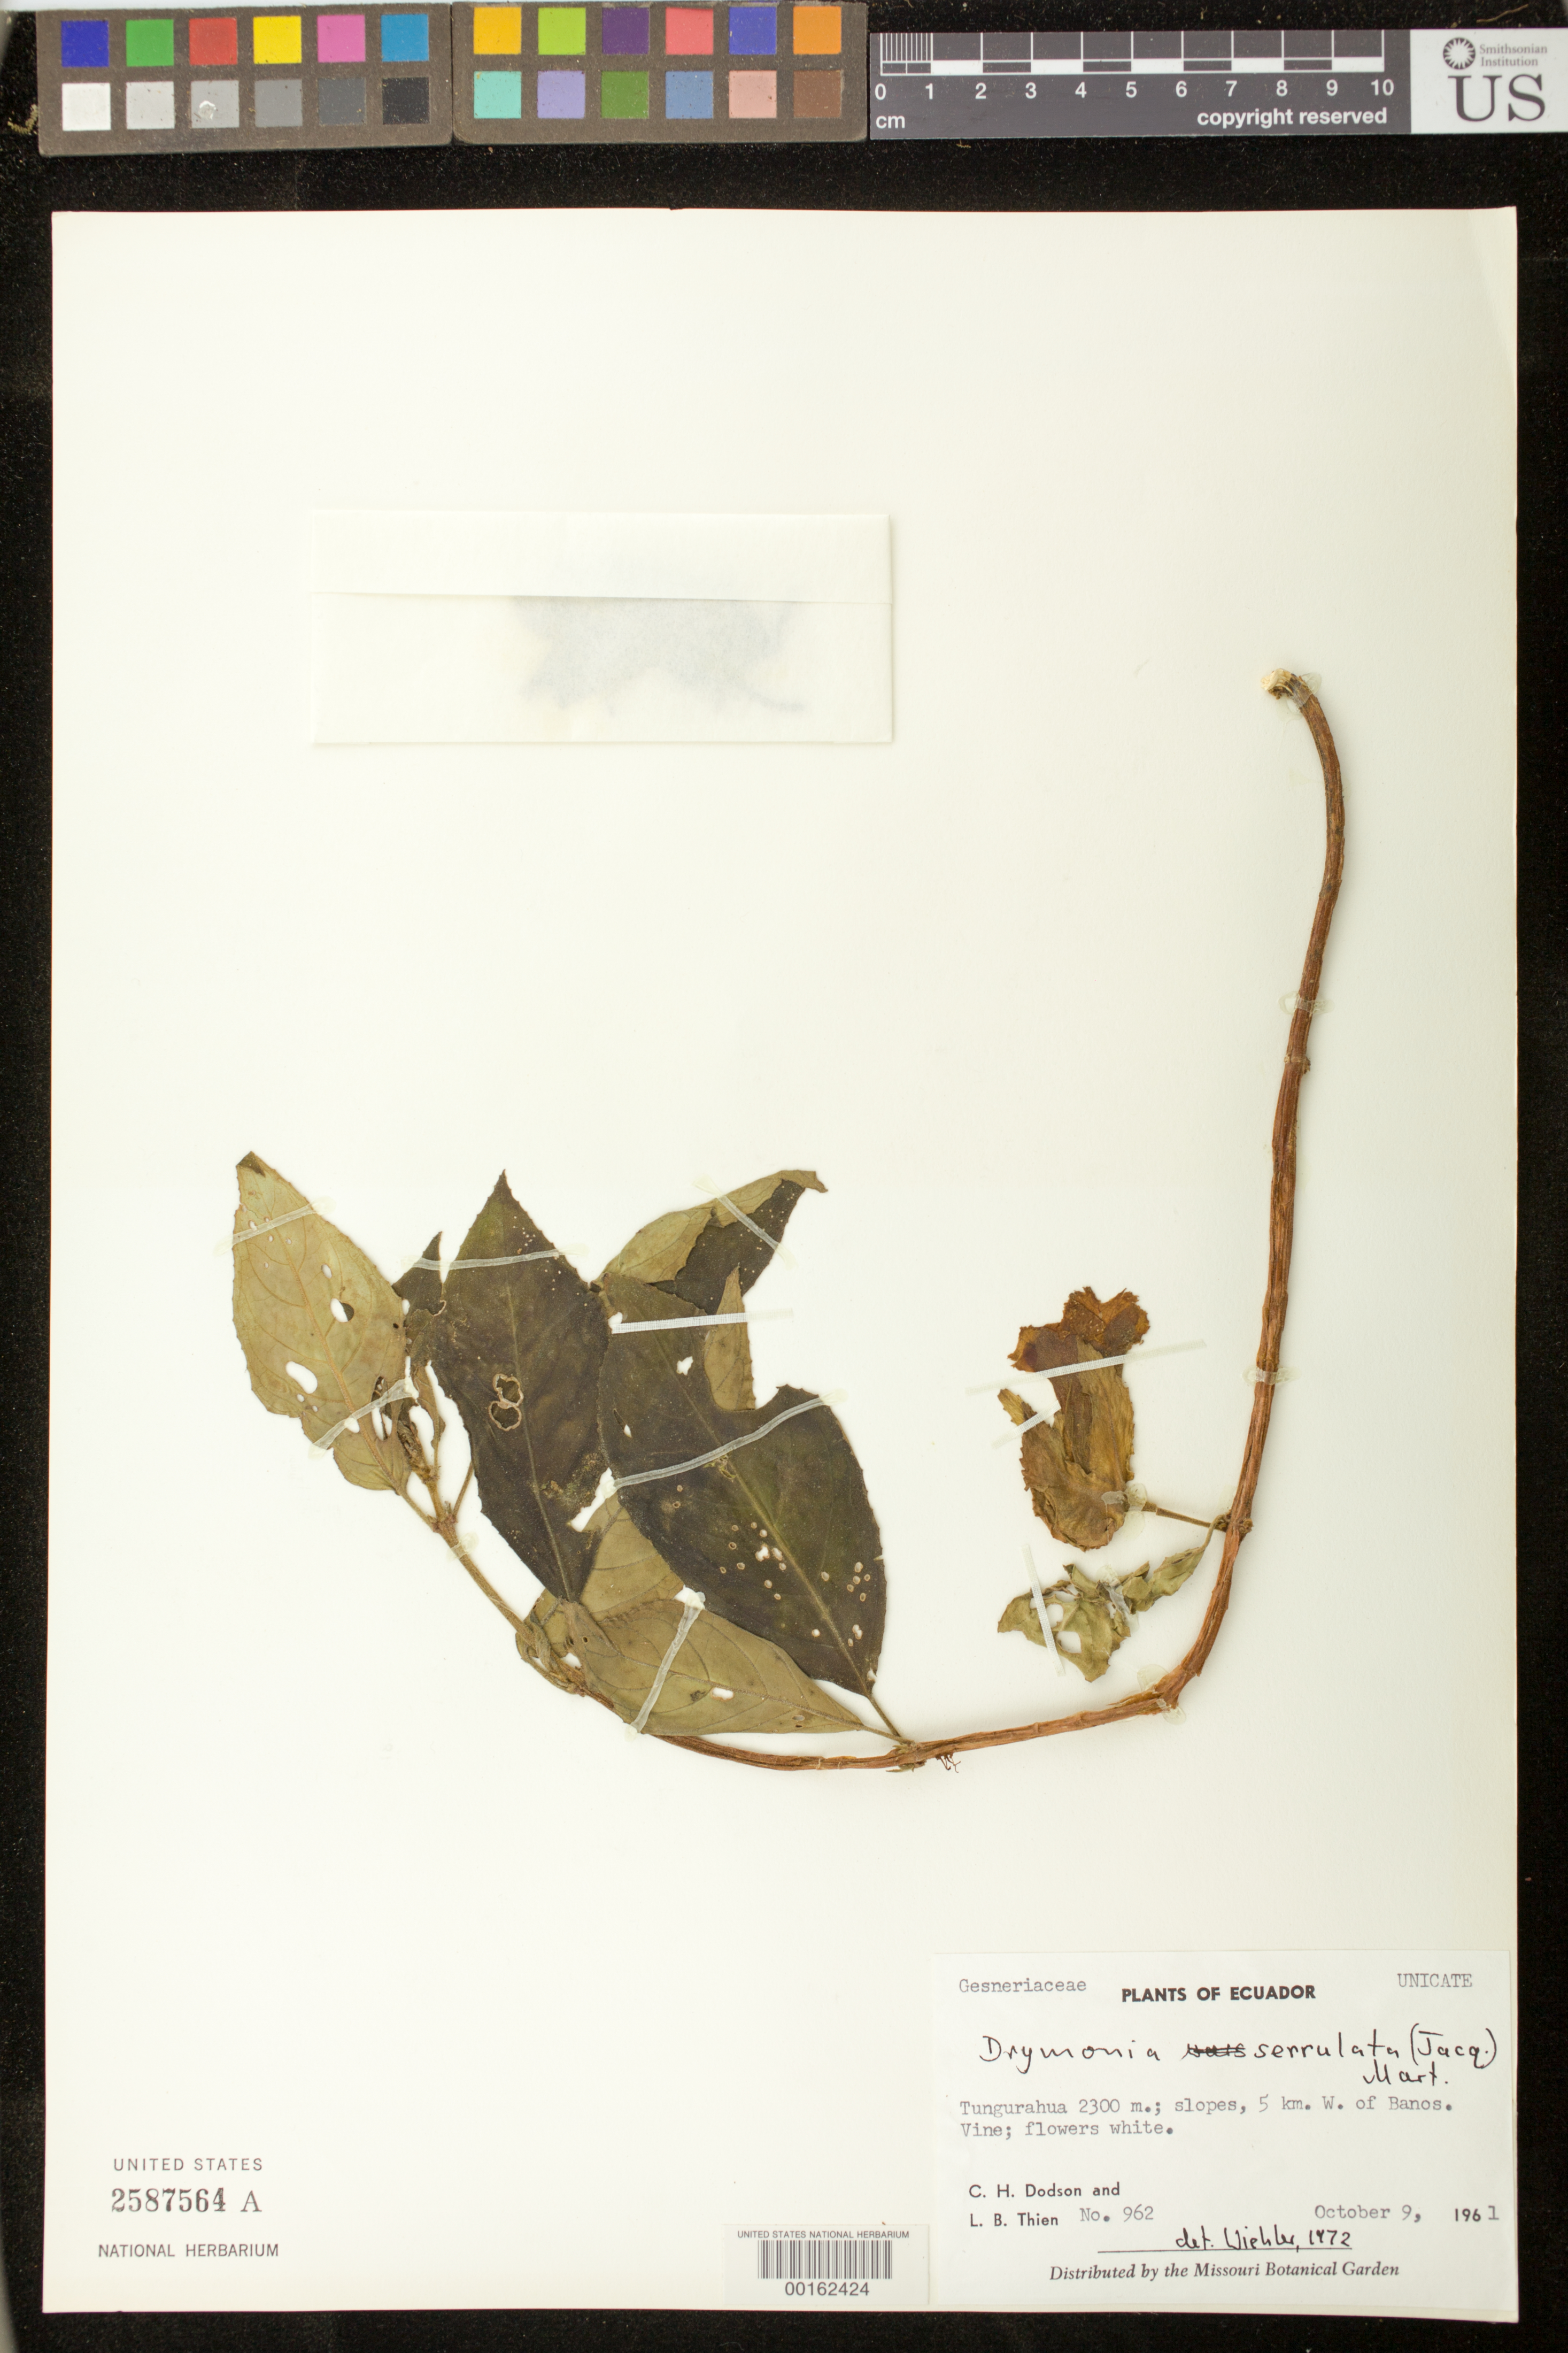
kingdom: Plantae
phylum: Tracheophyta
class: Magnoliopsida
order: Lamiales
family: Gesneriaceae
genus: Drymonia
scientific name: Drymonia serrulata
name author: (Jacq.) Mart.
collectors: C. H. Dodson & L. Thien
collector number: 962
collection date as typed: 09 Oct 1961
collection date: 1961-10-09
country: Ecuador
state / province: Tungurahua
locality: Slopes, 5 km W of Banos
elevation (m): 2300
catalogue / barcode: US 2587564A